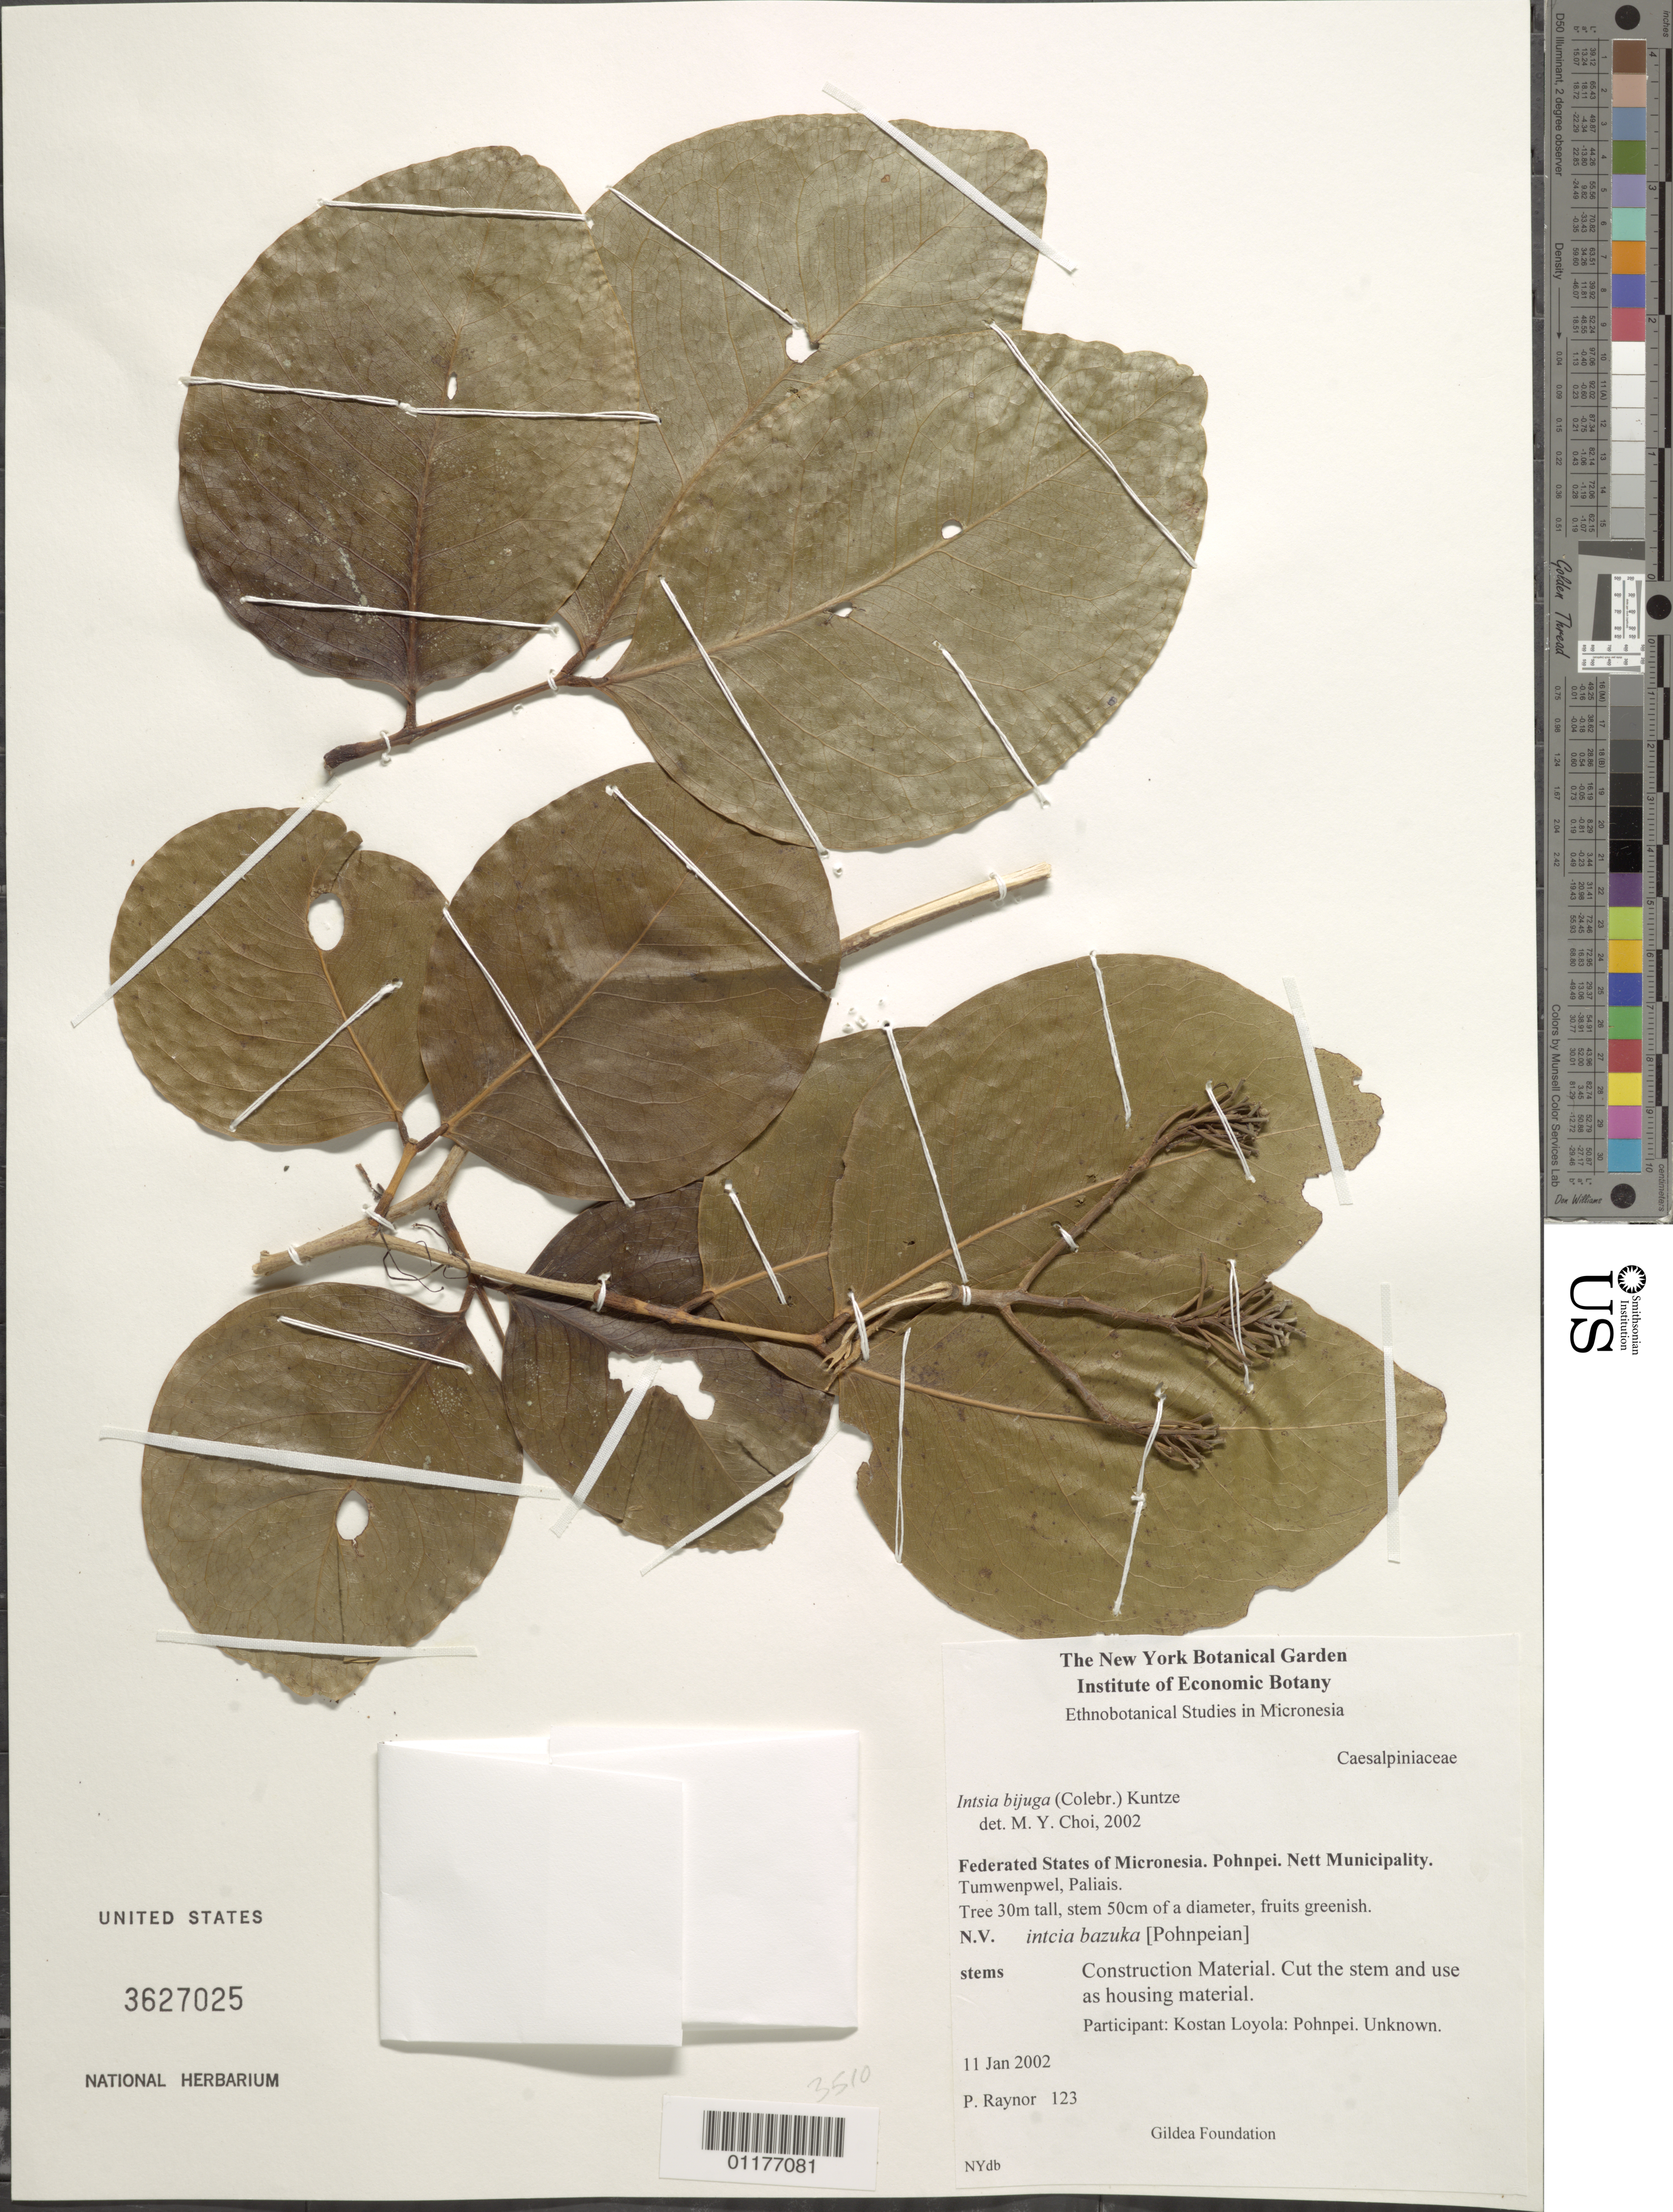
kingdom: Plantae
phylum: Tracheophyta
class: Magnoliopsida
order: Fabales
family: Fabaceae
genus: Intsia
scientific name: Intsia bijuga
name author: (Colebr.) Kuntze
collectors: P. Raynor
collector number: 123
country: Micronesia, Federated States of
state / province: Pohnpei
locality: Nett, Tumwenpwel, Paliais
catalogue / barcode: US 3627025